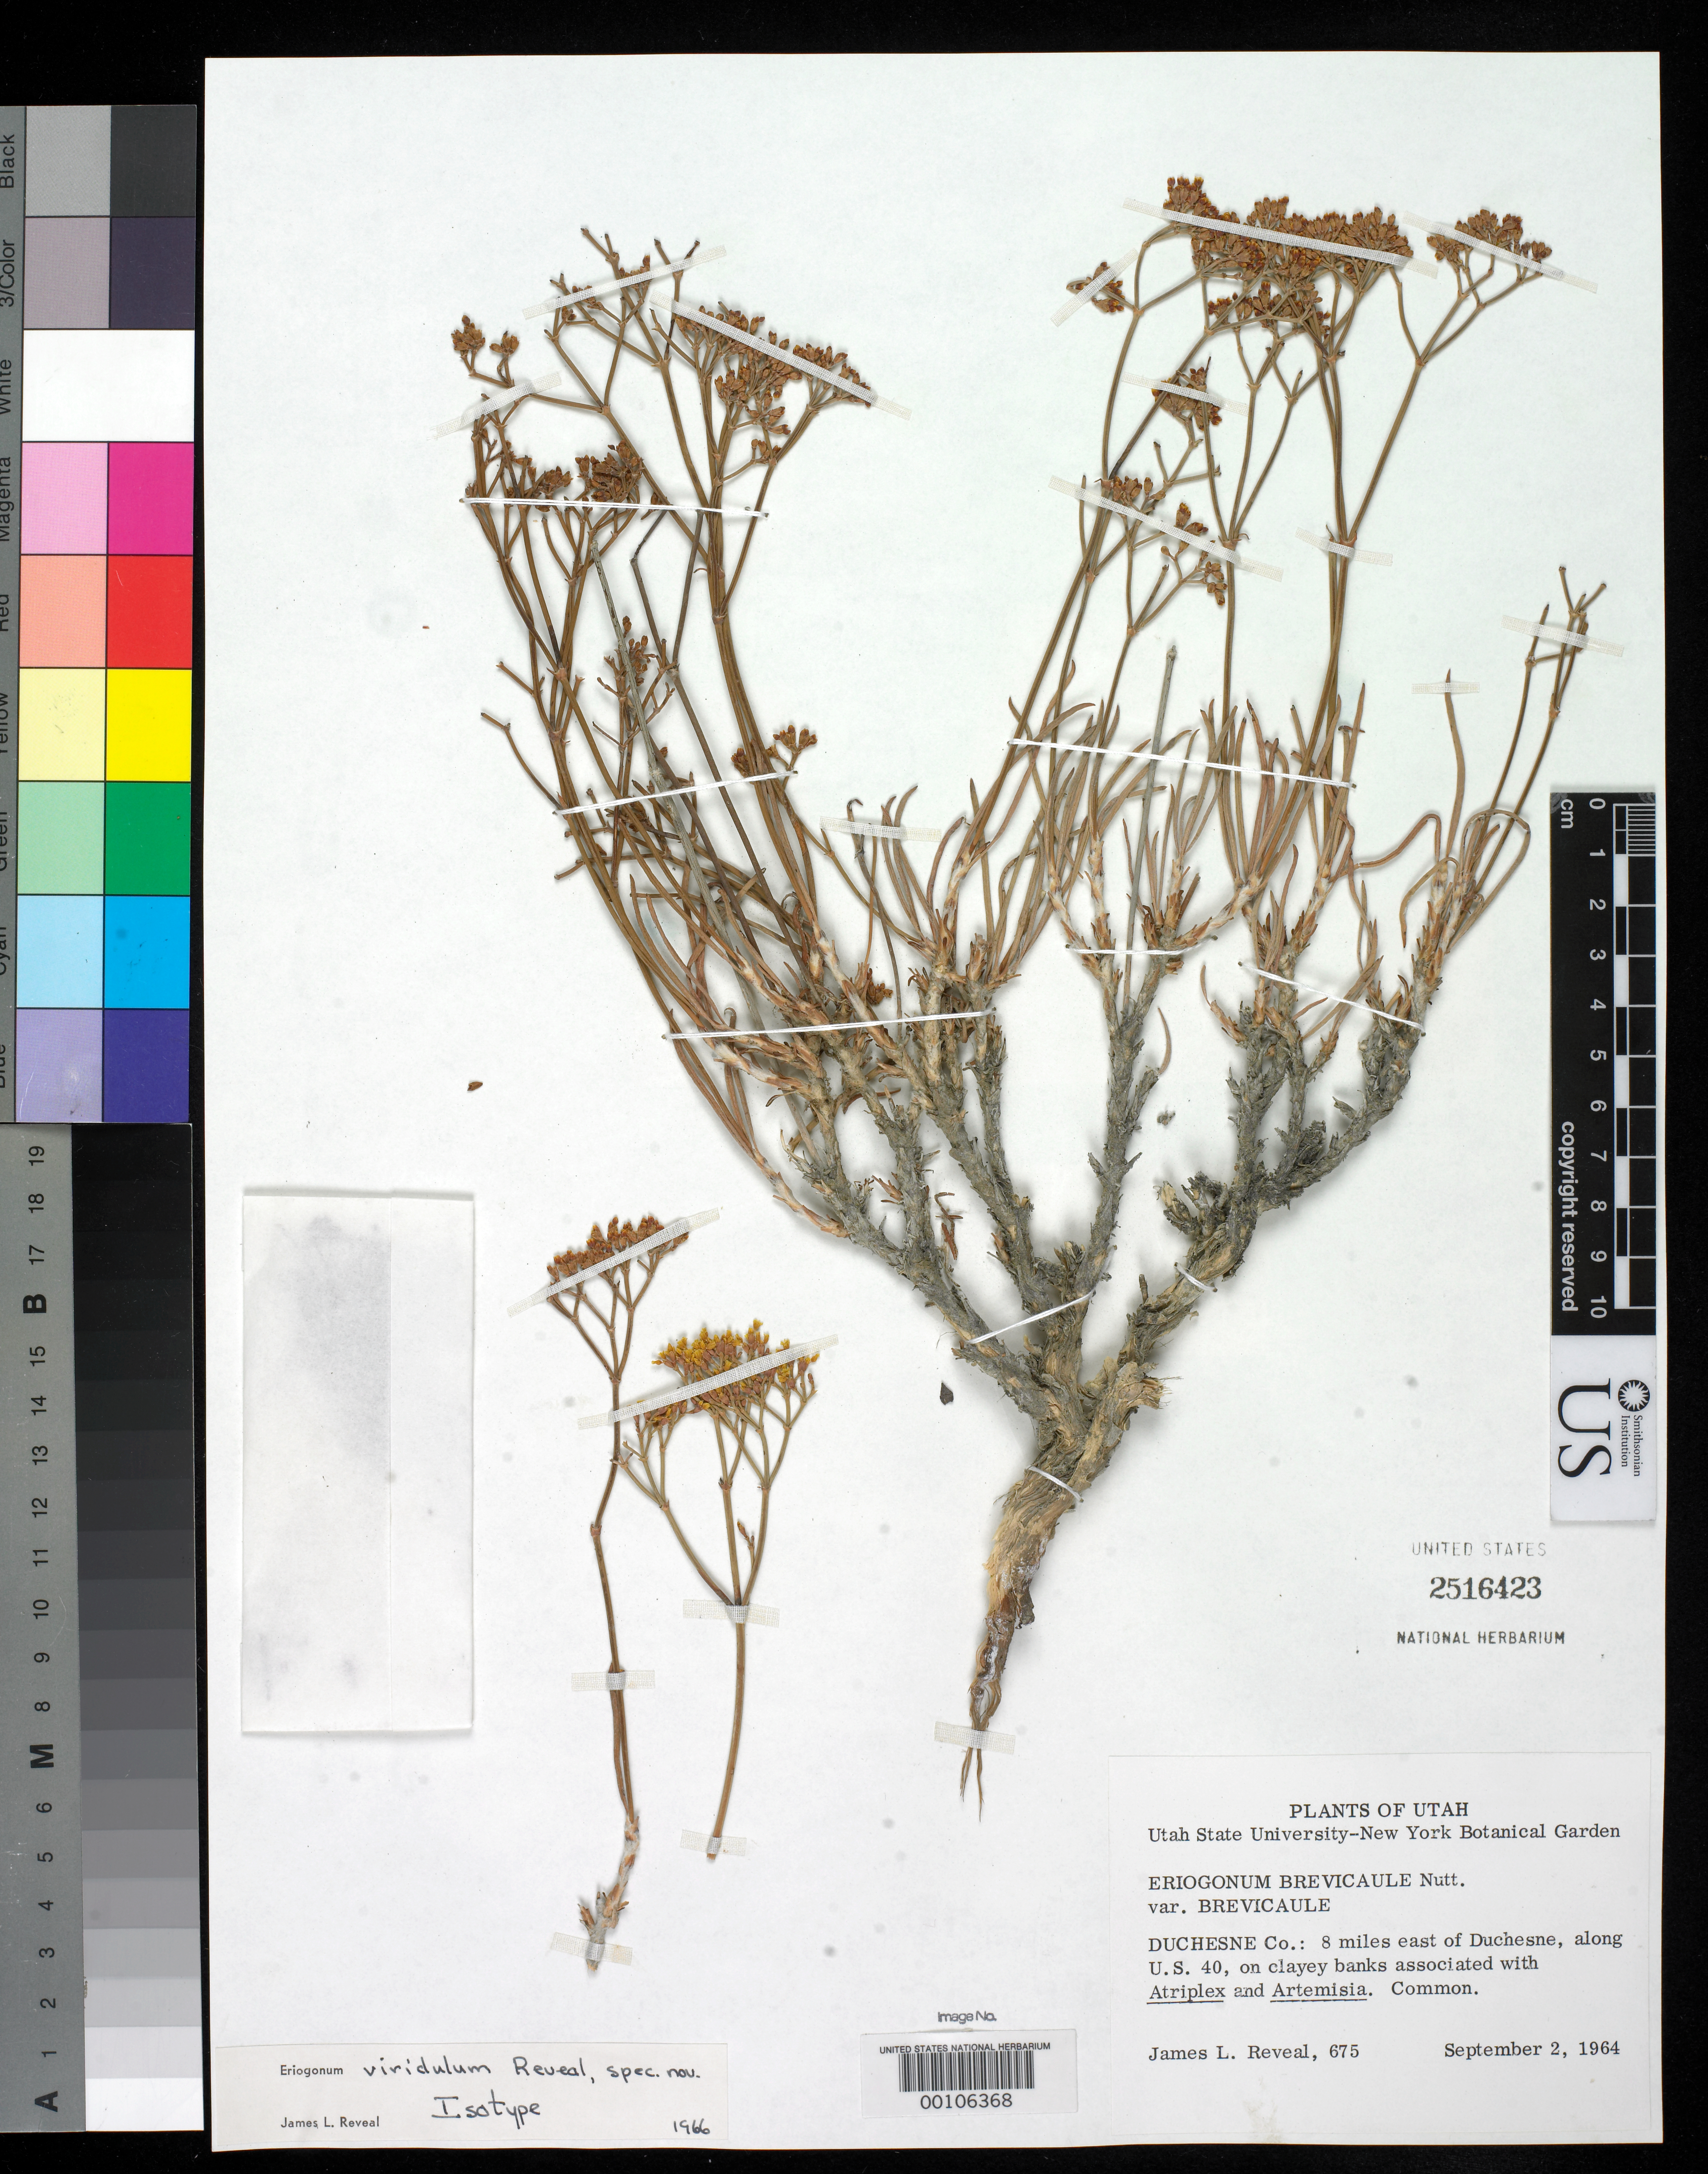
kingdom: Plantae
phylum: Tracheophyta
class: Magnoliopsida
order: Caryophyllales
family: Polygonaceae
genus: Eriogonum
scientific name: Eriogonum viridulum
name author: Reveal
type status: Isotype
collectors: J. L. Reveal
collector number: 675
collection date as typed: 02 Sep 1964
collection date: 1964-09-02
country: United States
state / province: Utah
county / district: Duchesne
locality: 8 mi E of Duchesne, along U.S.40.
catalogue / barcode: US 2516423